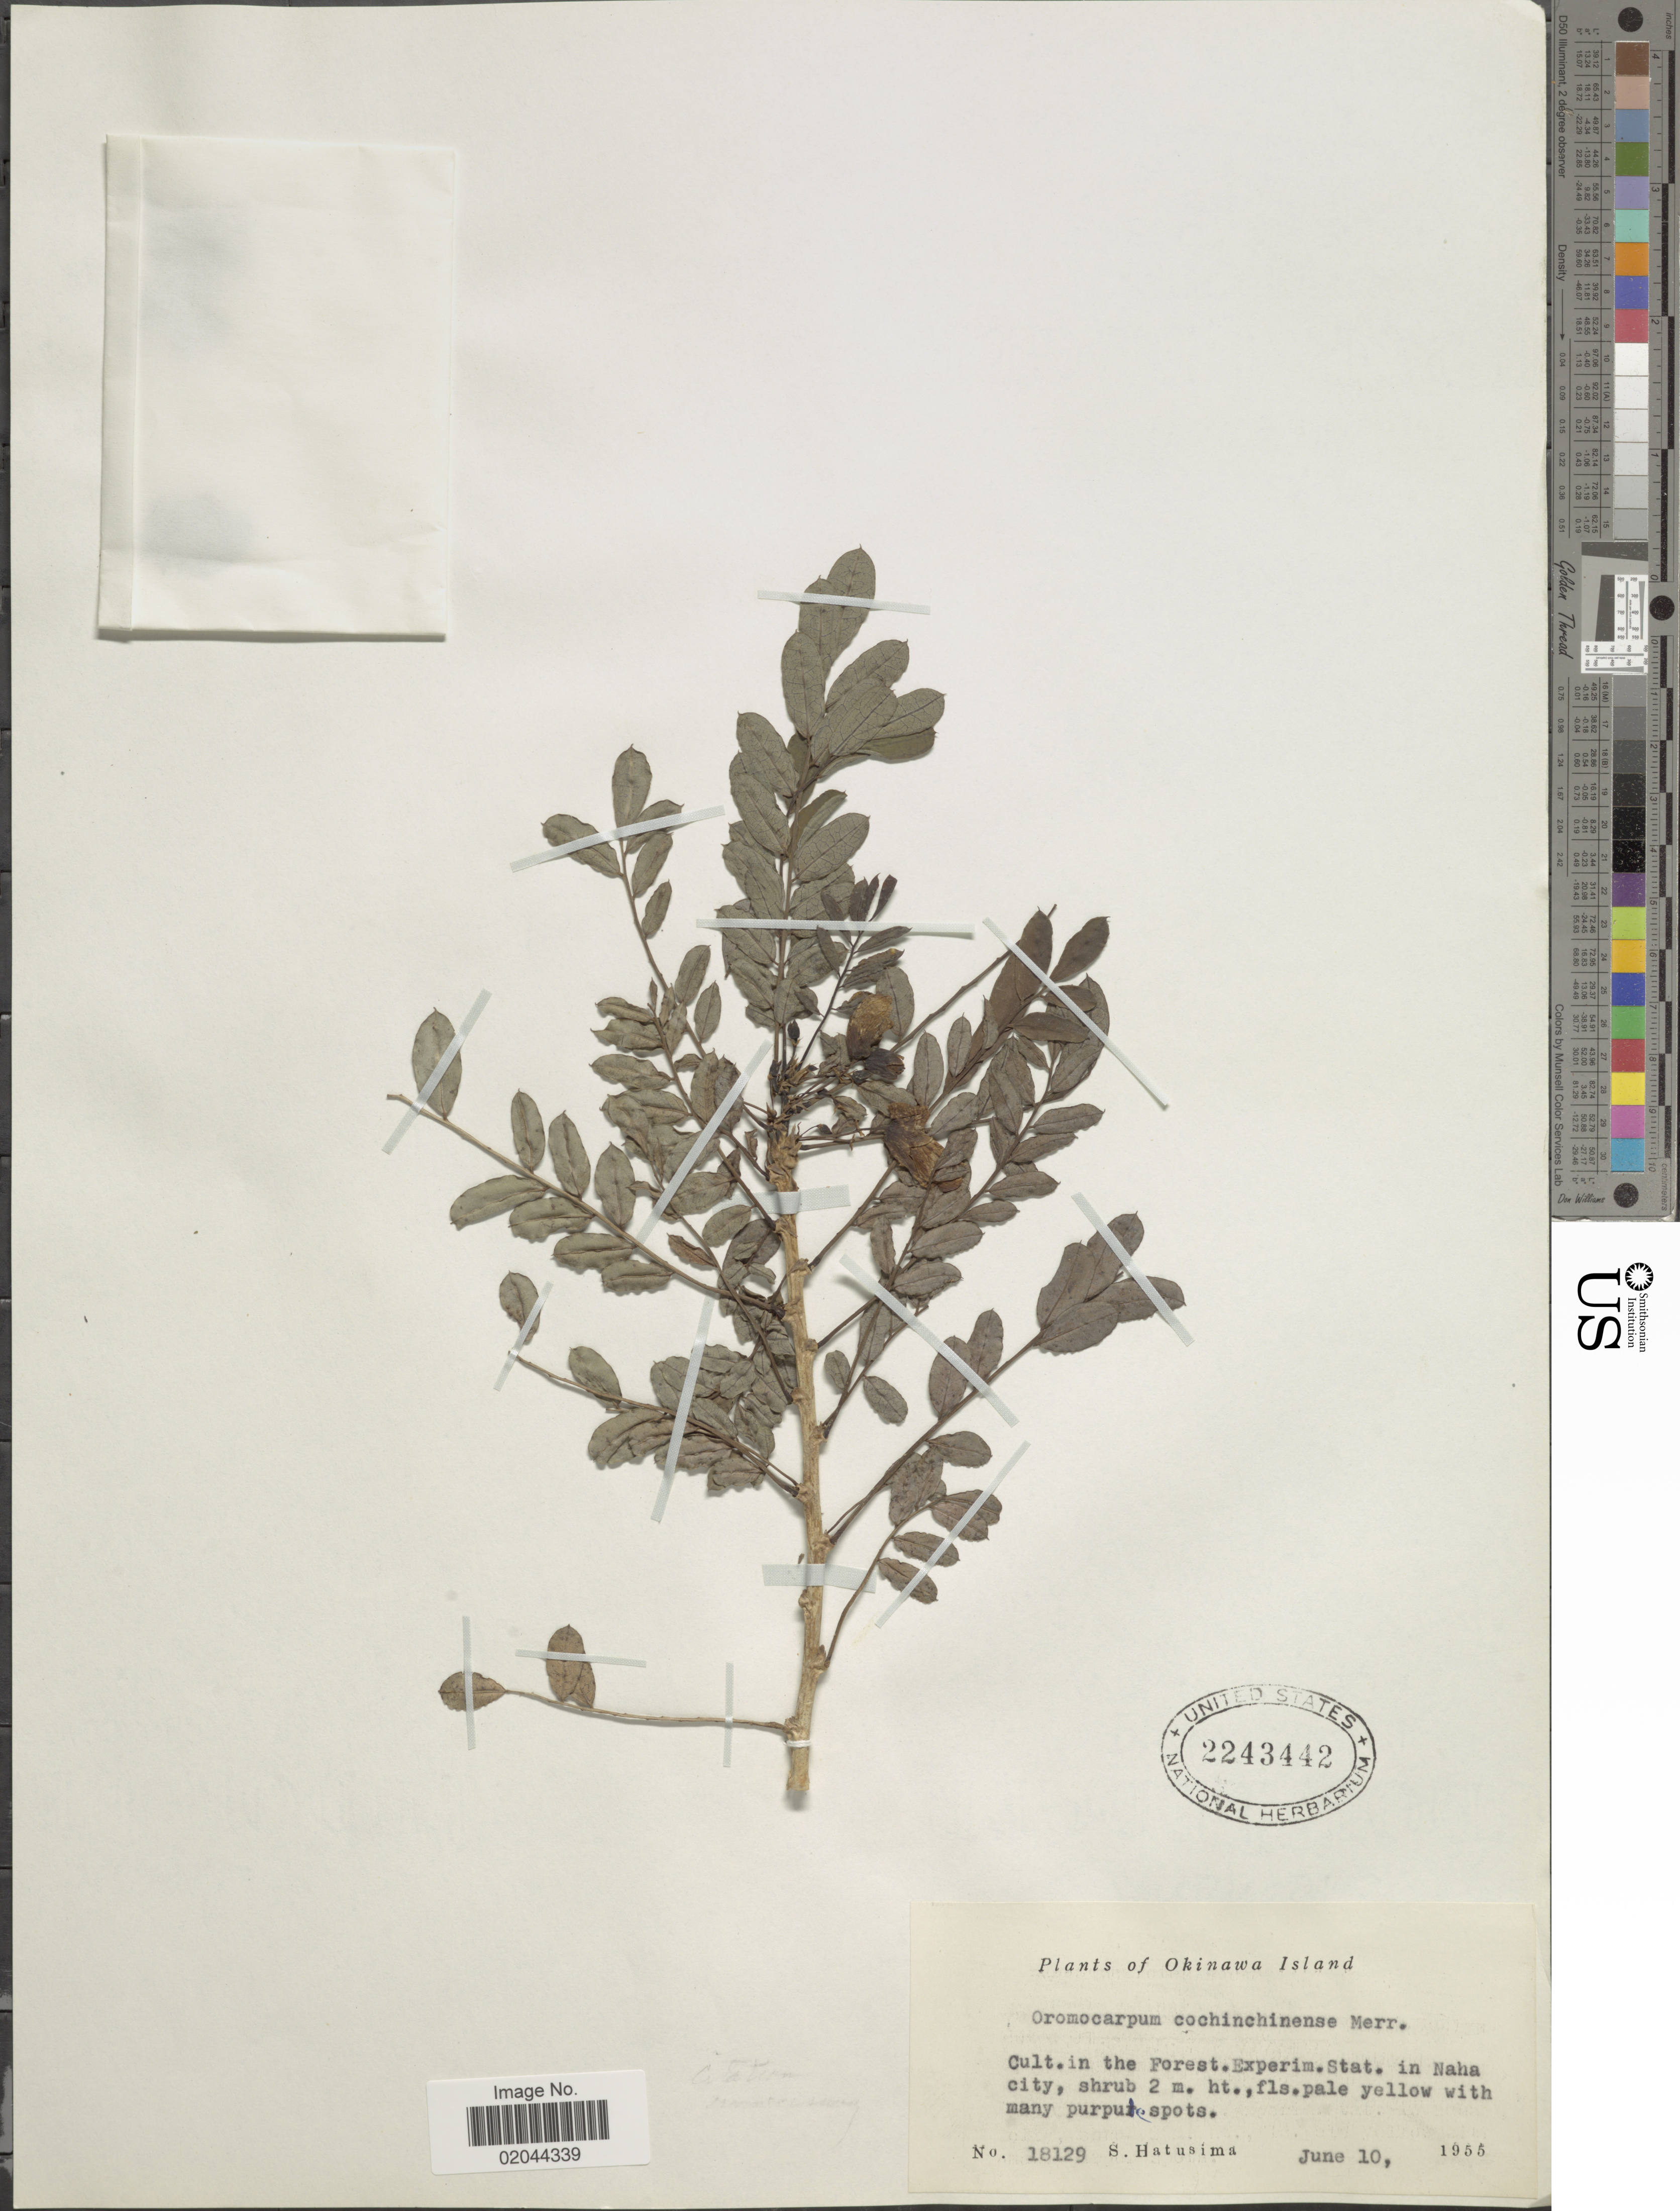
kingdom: Plantae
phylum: Tracheophyta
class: Magnoliopsida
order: Fabales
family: Fabaceae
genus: Ormocarpum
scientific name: Ormocarpum cochinchinense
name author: (Lour.) Merr.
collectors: S. Hatusima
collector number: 18129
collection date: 1955-06-10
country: Japan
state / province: Okinawa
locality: In the forest Experim. Stat. in Naha city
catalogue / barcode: US 2243442